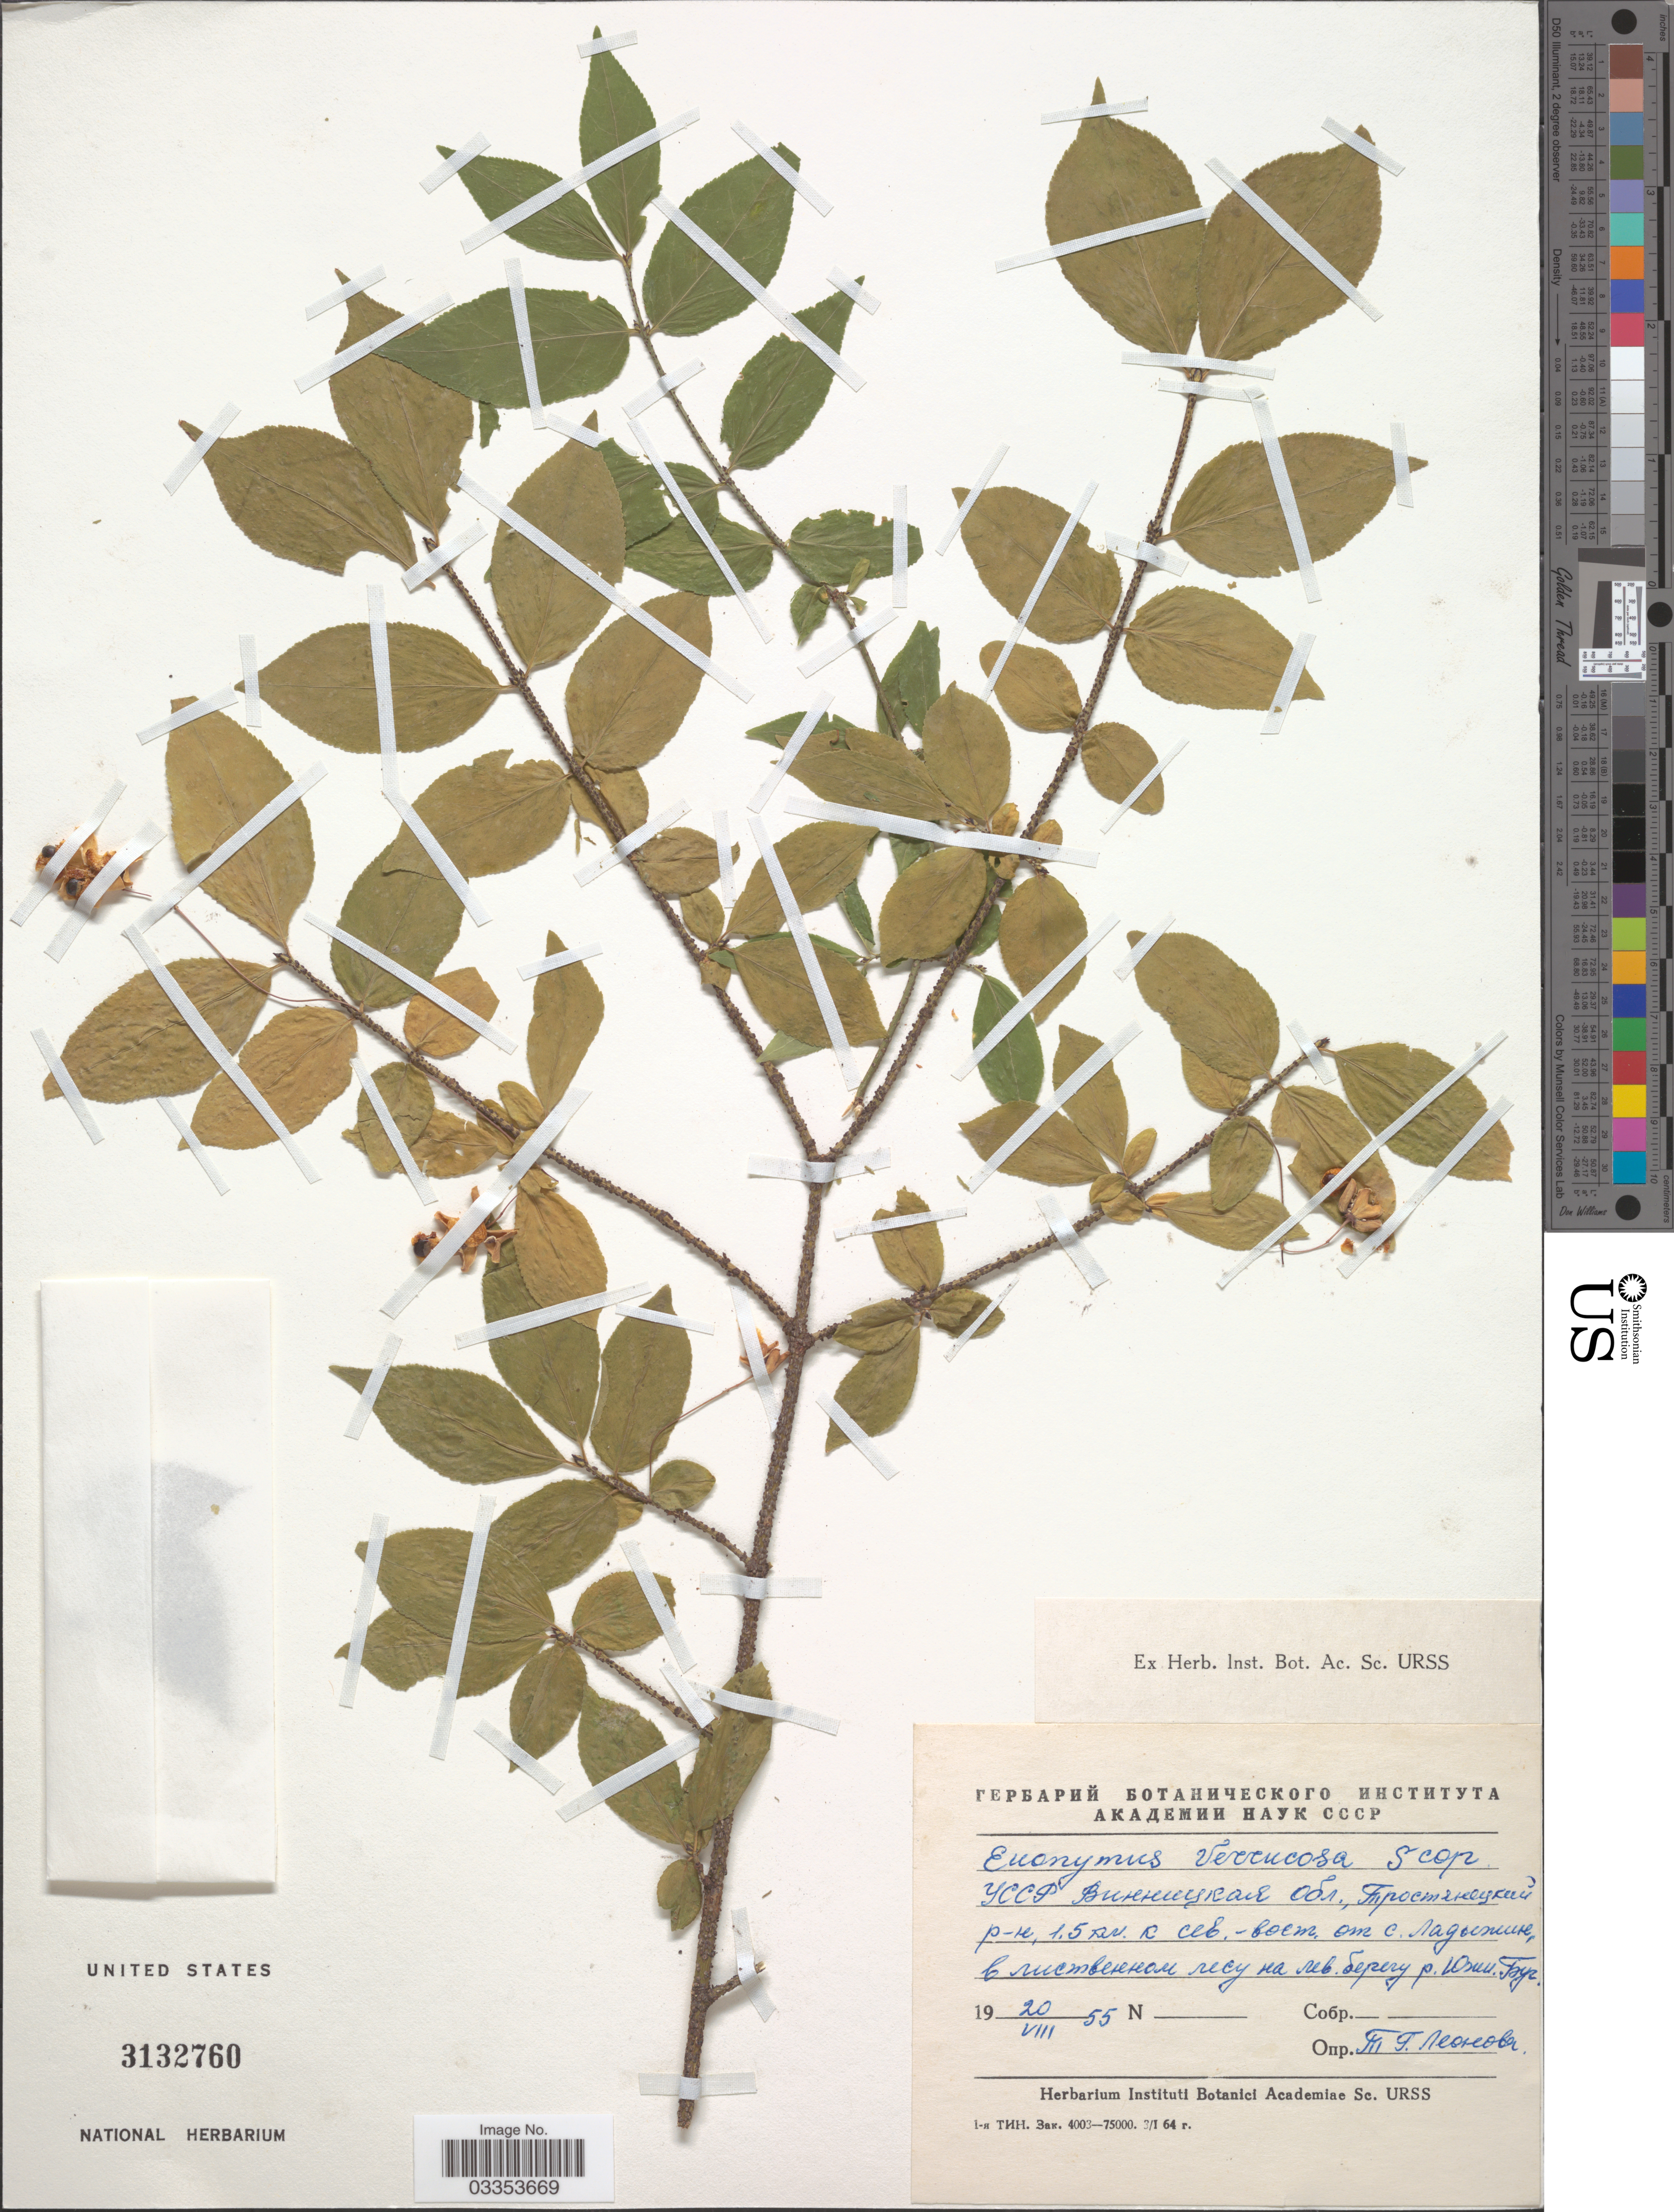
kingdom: Plantae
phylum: Tracheophyta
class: Magnoliopsida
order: Celastrales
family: Celastraceae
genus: Euonymus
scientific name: Euonymus verrucosoides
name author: Loes.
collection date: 1955-08-20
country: Ukraine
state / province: Vinnytsya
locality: Trostyanetskiy, 15 km NE from Village Ladyzhyn, left shore of River Southern Bug.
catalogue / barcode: US 3132760